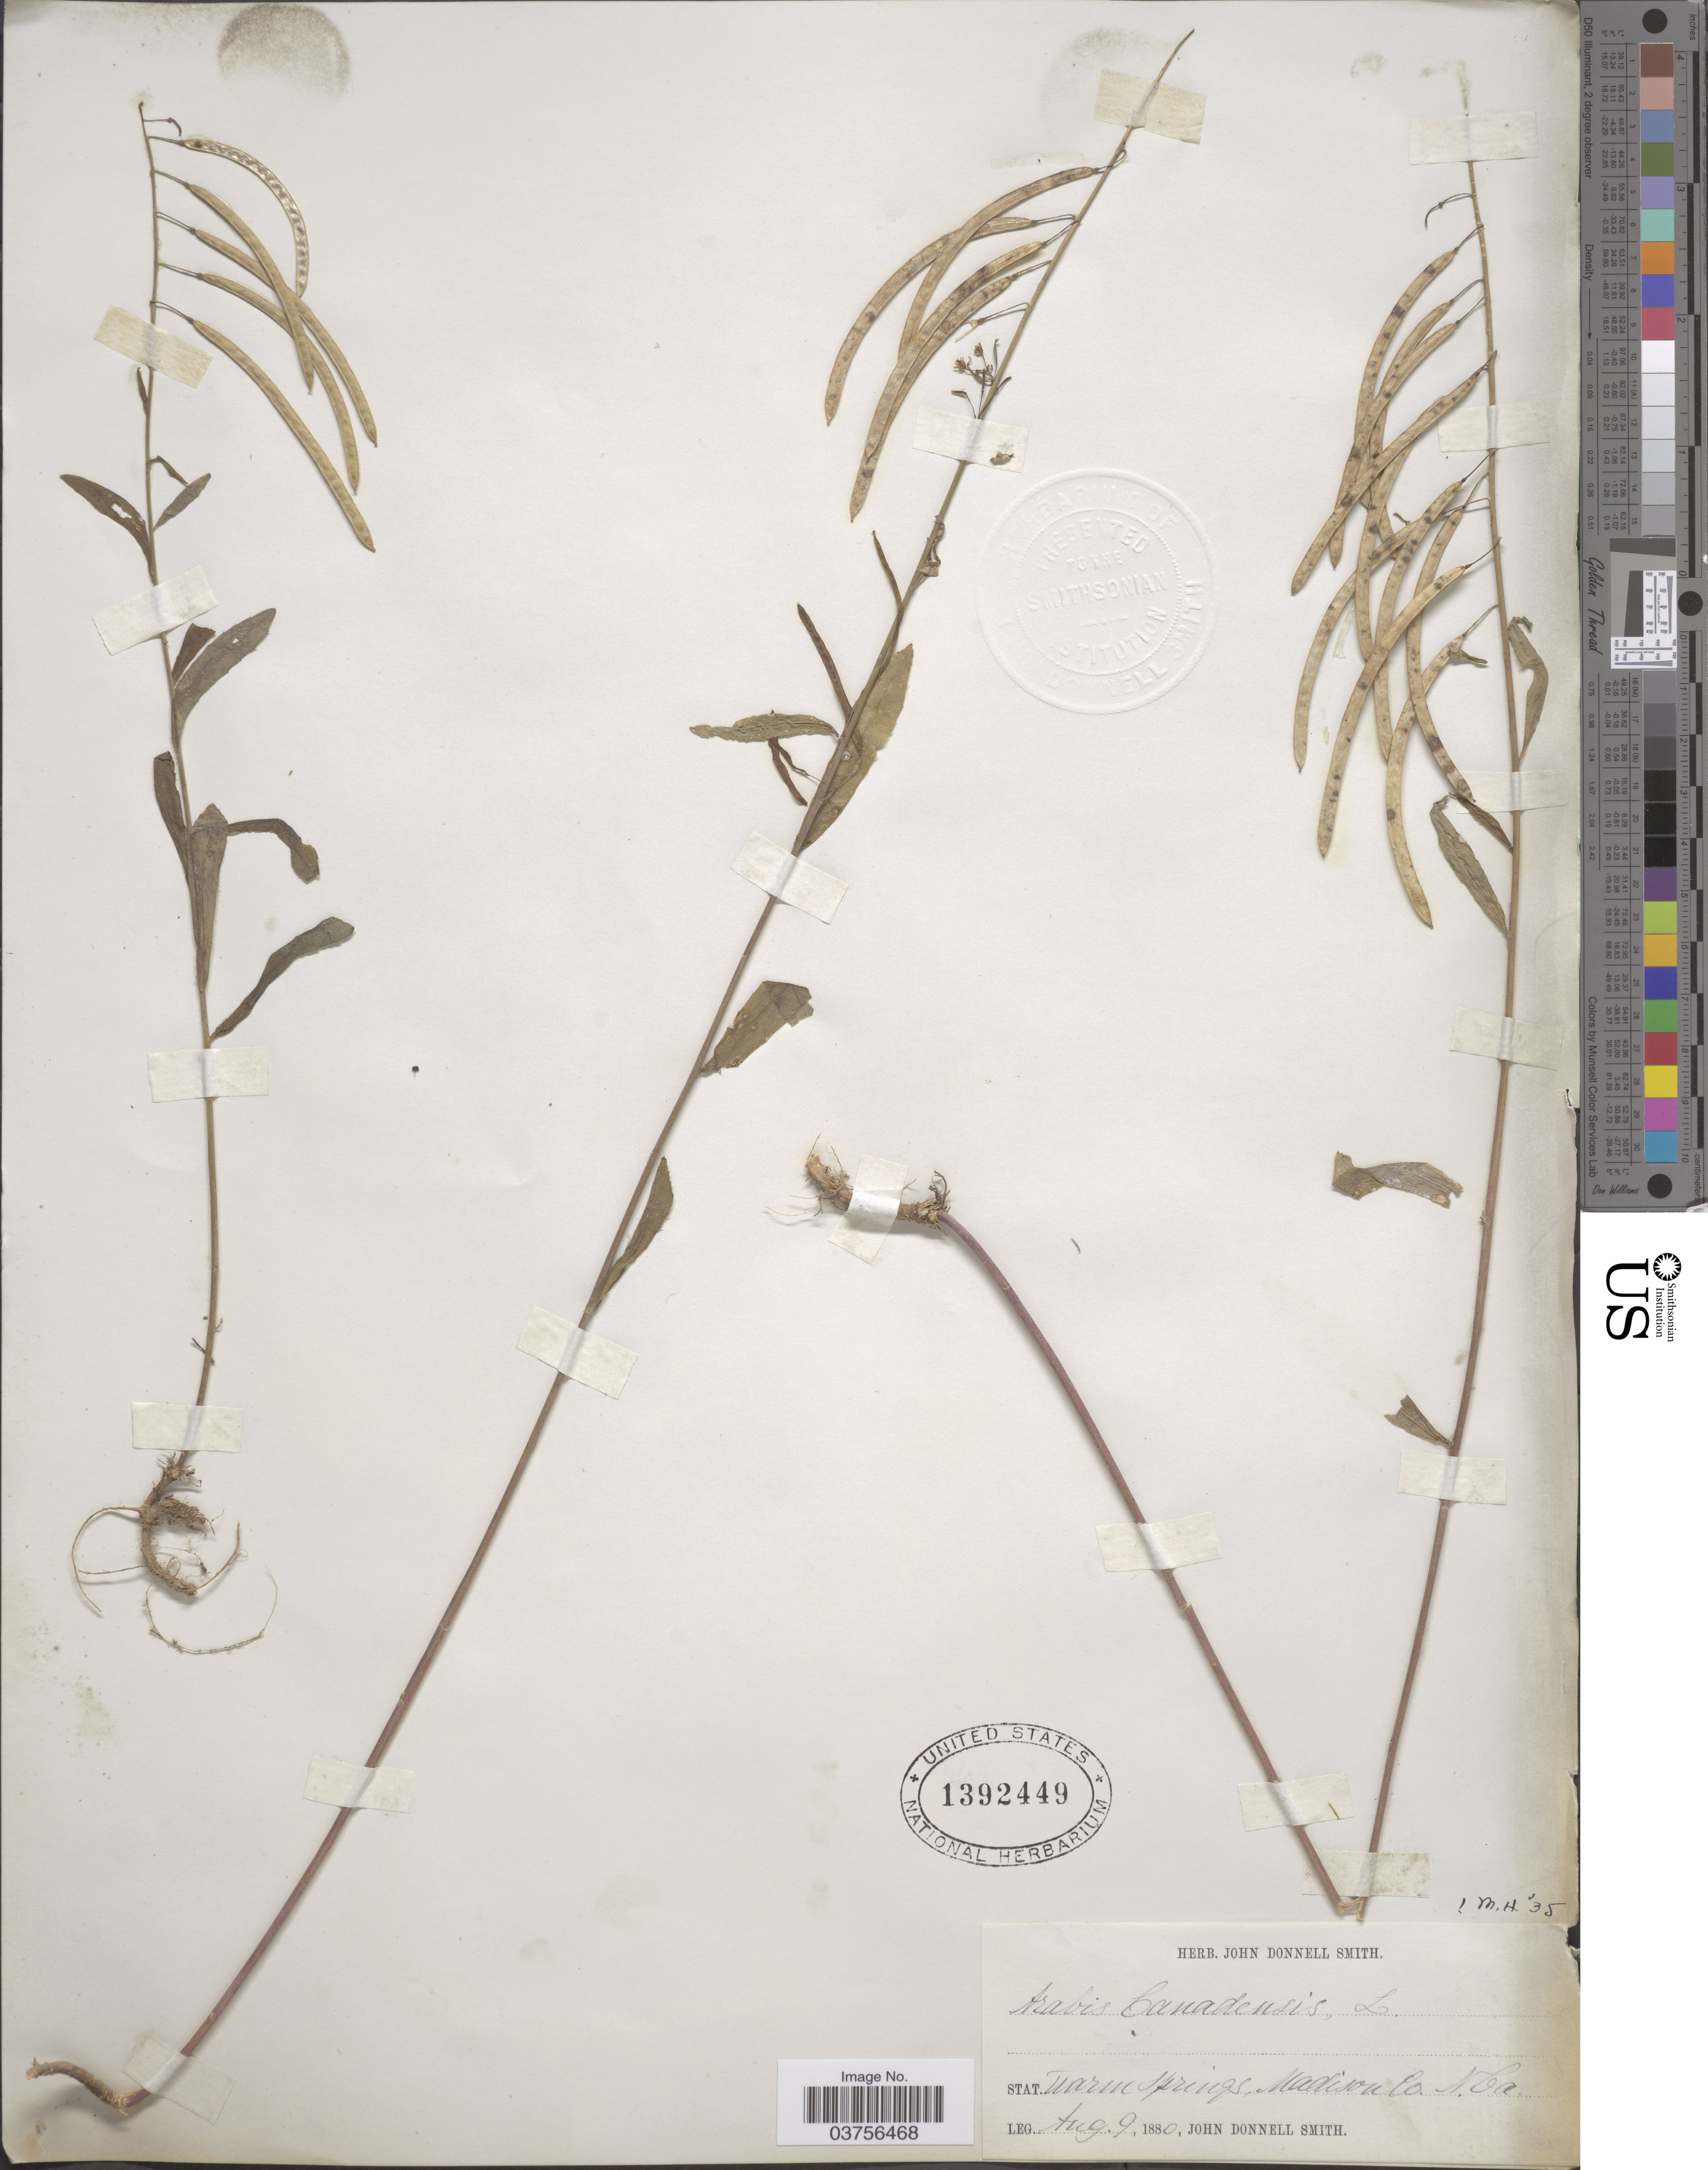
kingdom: Plantae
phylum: Tracheophyta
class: Magnoliopsida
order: Brassicales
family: Brassicaceae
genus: Arabis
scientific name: Arabis canadensis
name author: L.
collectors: J. Donnell Smith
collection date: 1880-08-09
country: United States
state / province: North Carolina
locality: Stat. Warm Springs, Madison Co.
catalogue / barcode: US 1392449